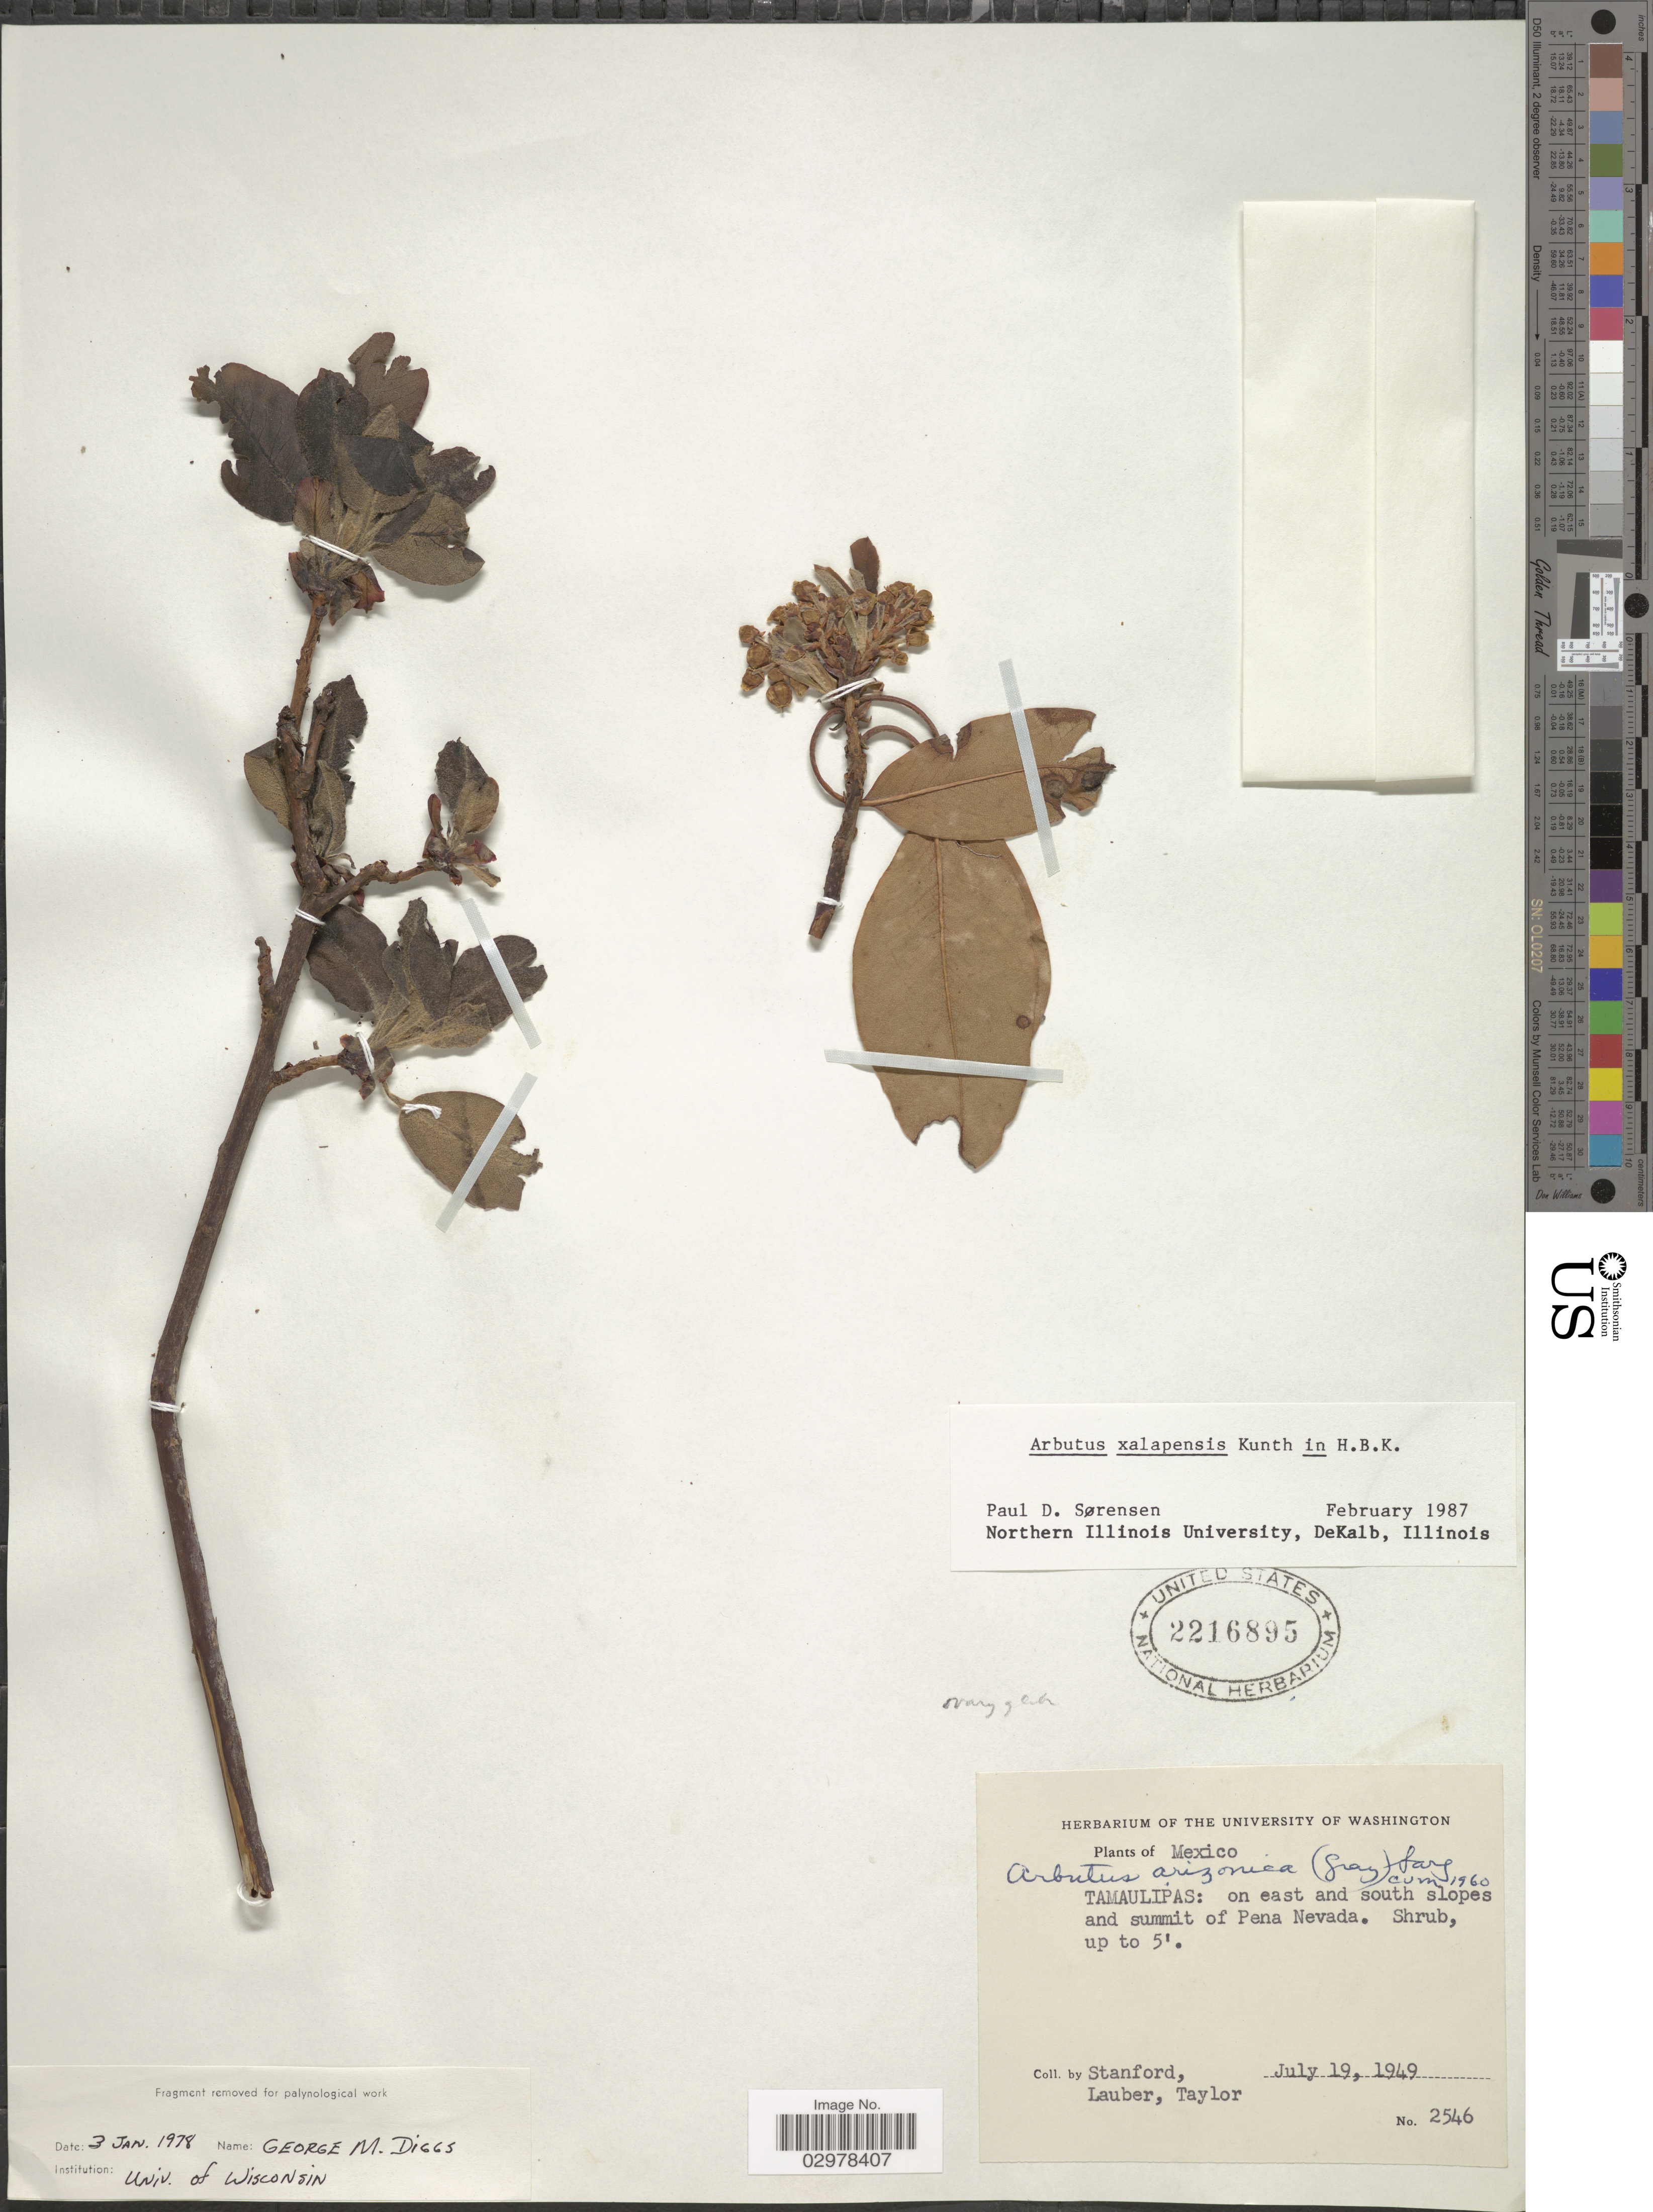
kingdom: Plantae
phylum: Tracheophyta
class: Magnoliopsida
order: Ericales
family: Ericaceae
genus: Arbutus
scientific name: Arbutus xalapensis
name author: Kunth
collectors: -. Stanford, -. Lauber & -. Taylor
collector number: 2546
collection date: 1949-07-19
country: Mexico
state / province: Tamaulipas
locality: On east and south slopes and summit of Pena Nevada.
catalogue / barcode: US 2216895